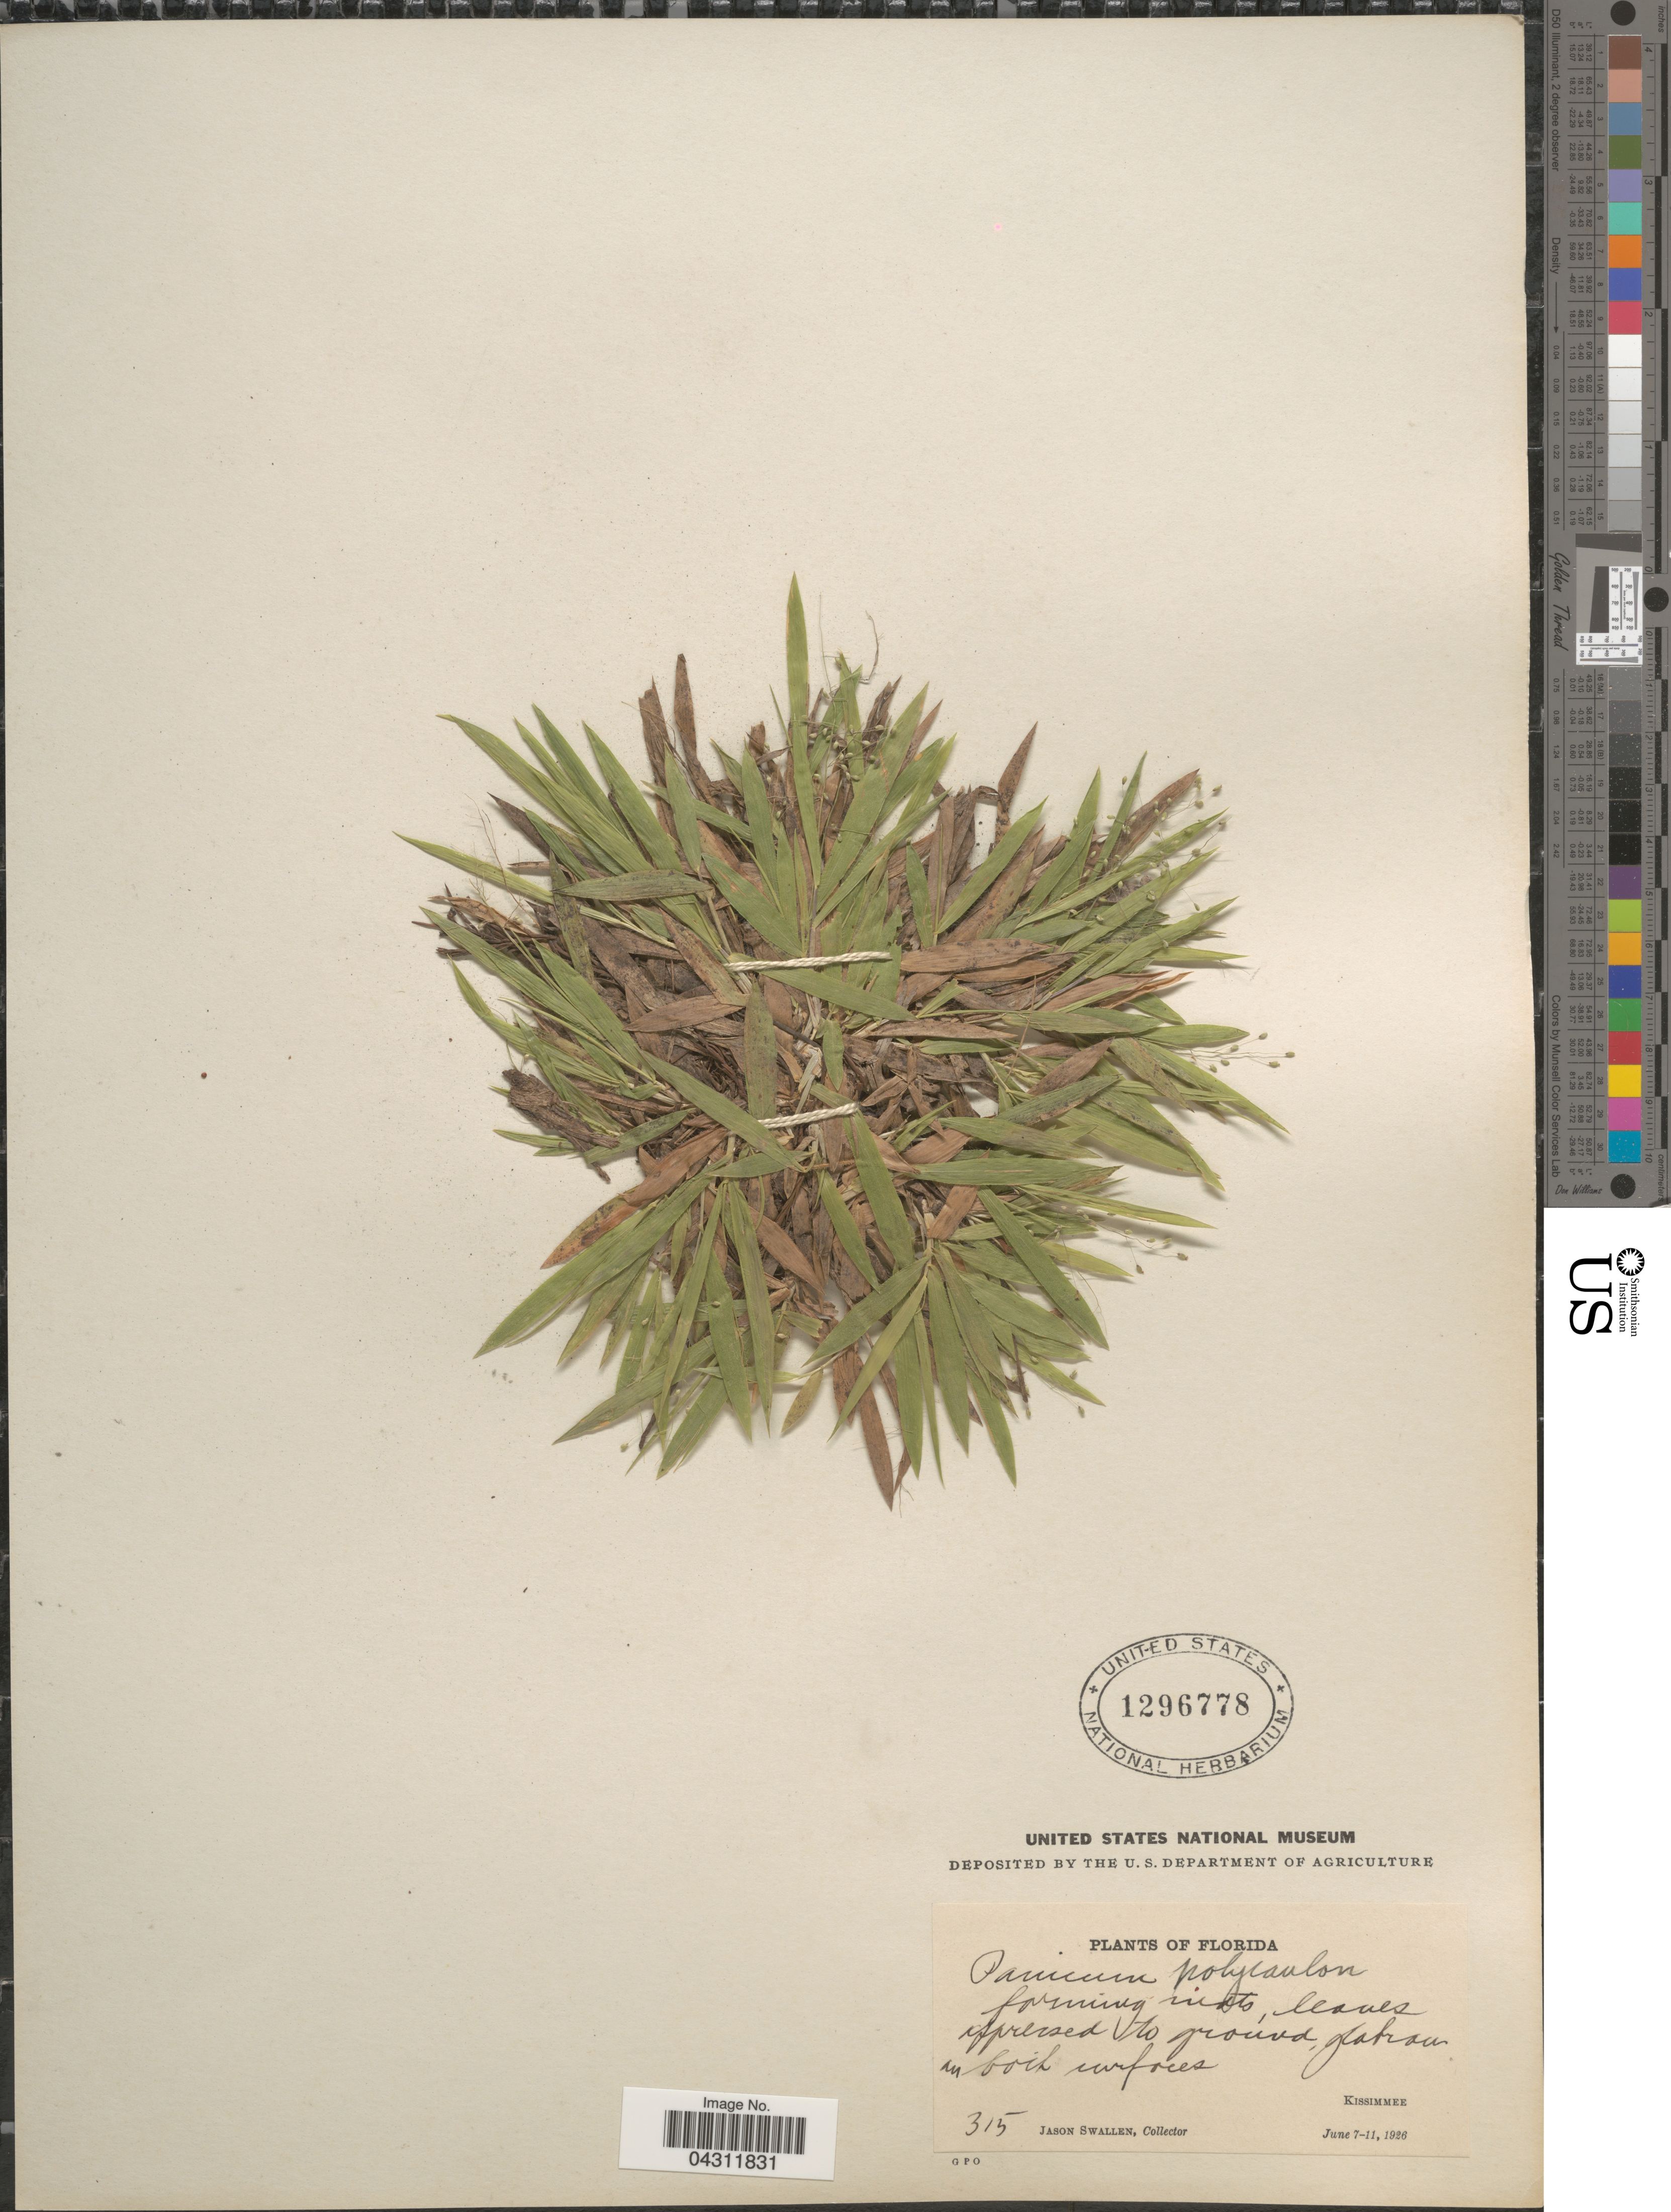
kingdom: Plantae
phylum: Tracheophyta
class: Liliopsida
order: Poales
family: Poaceae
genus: Dichanthelium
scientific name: Dichanthelium strigosum var. glabrescens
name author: (Griseb.) Freckmann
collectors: J. R. Swallen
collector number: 315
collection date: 1926-06-07/1926-06-11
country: United States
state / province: Florida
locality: Kissimmee.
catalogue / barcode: US 1296778